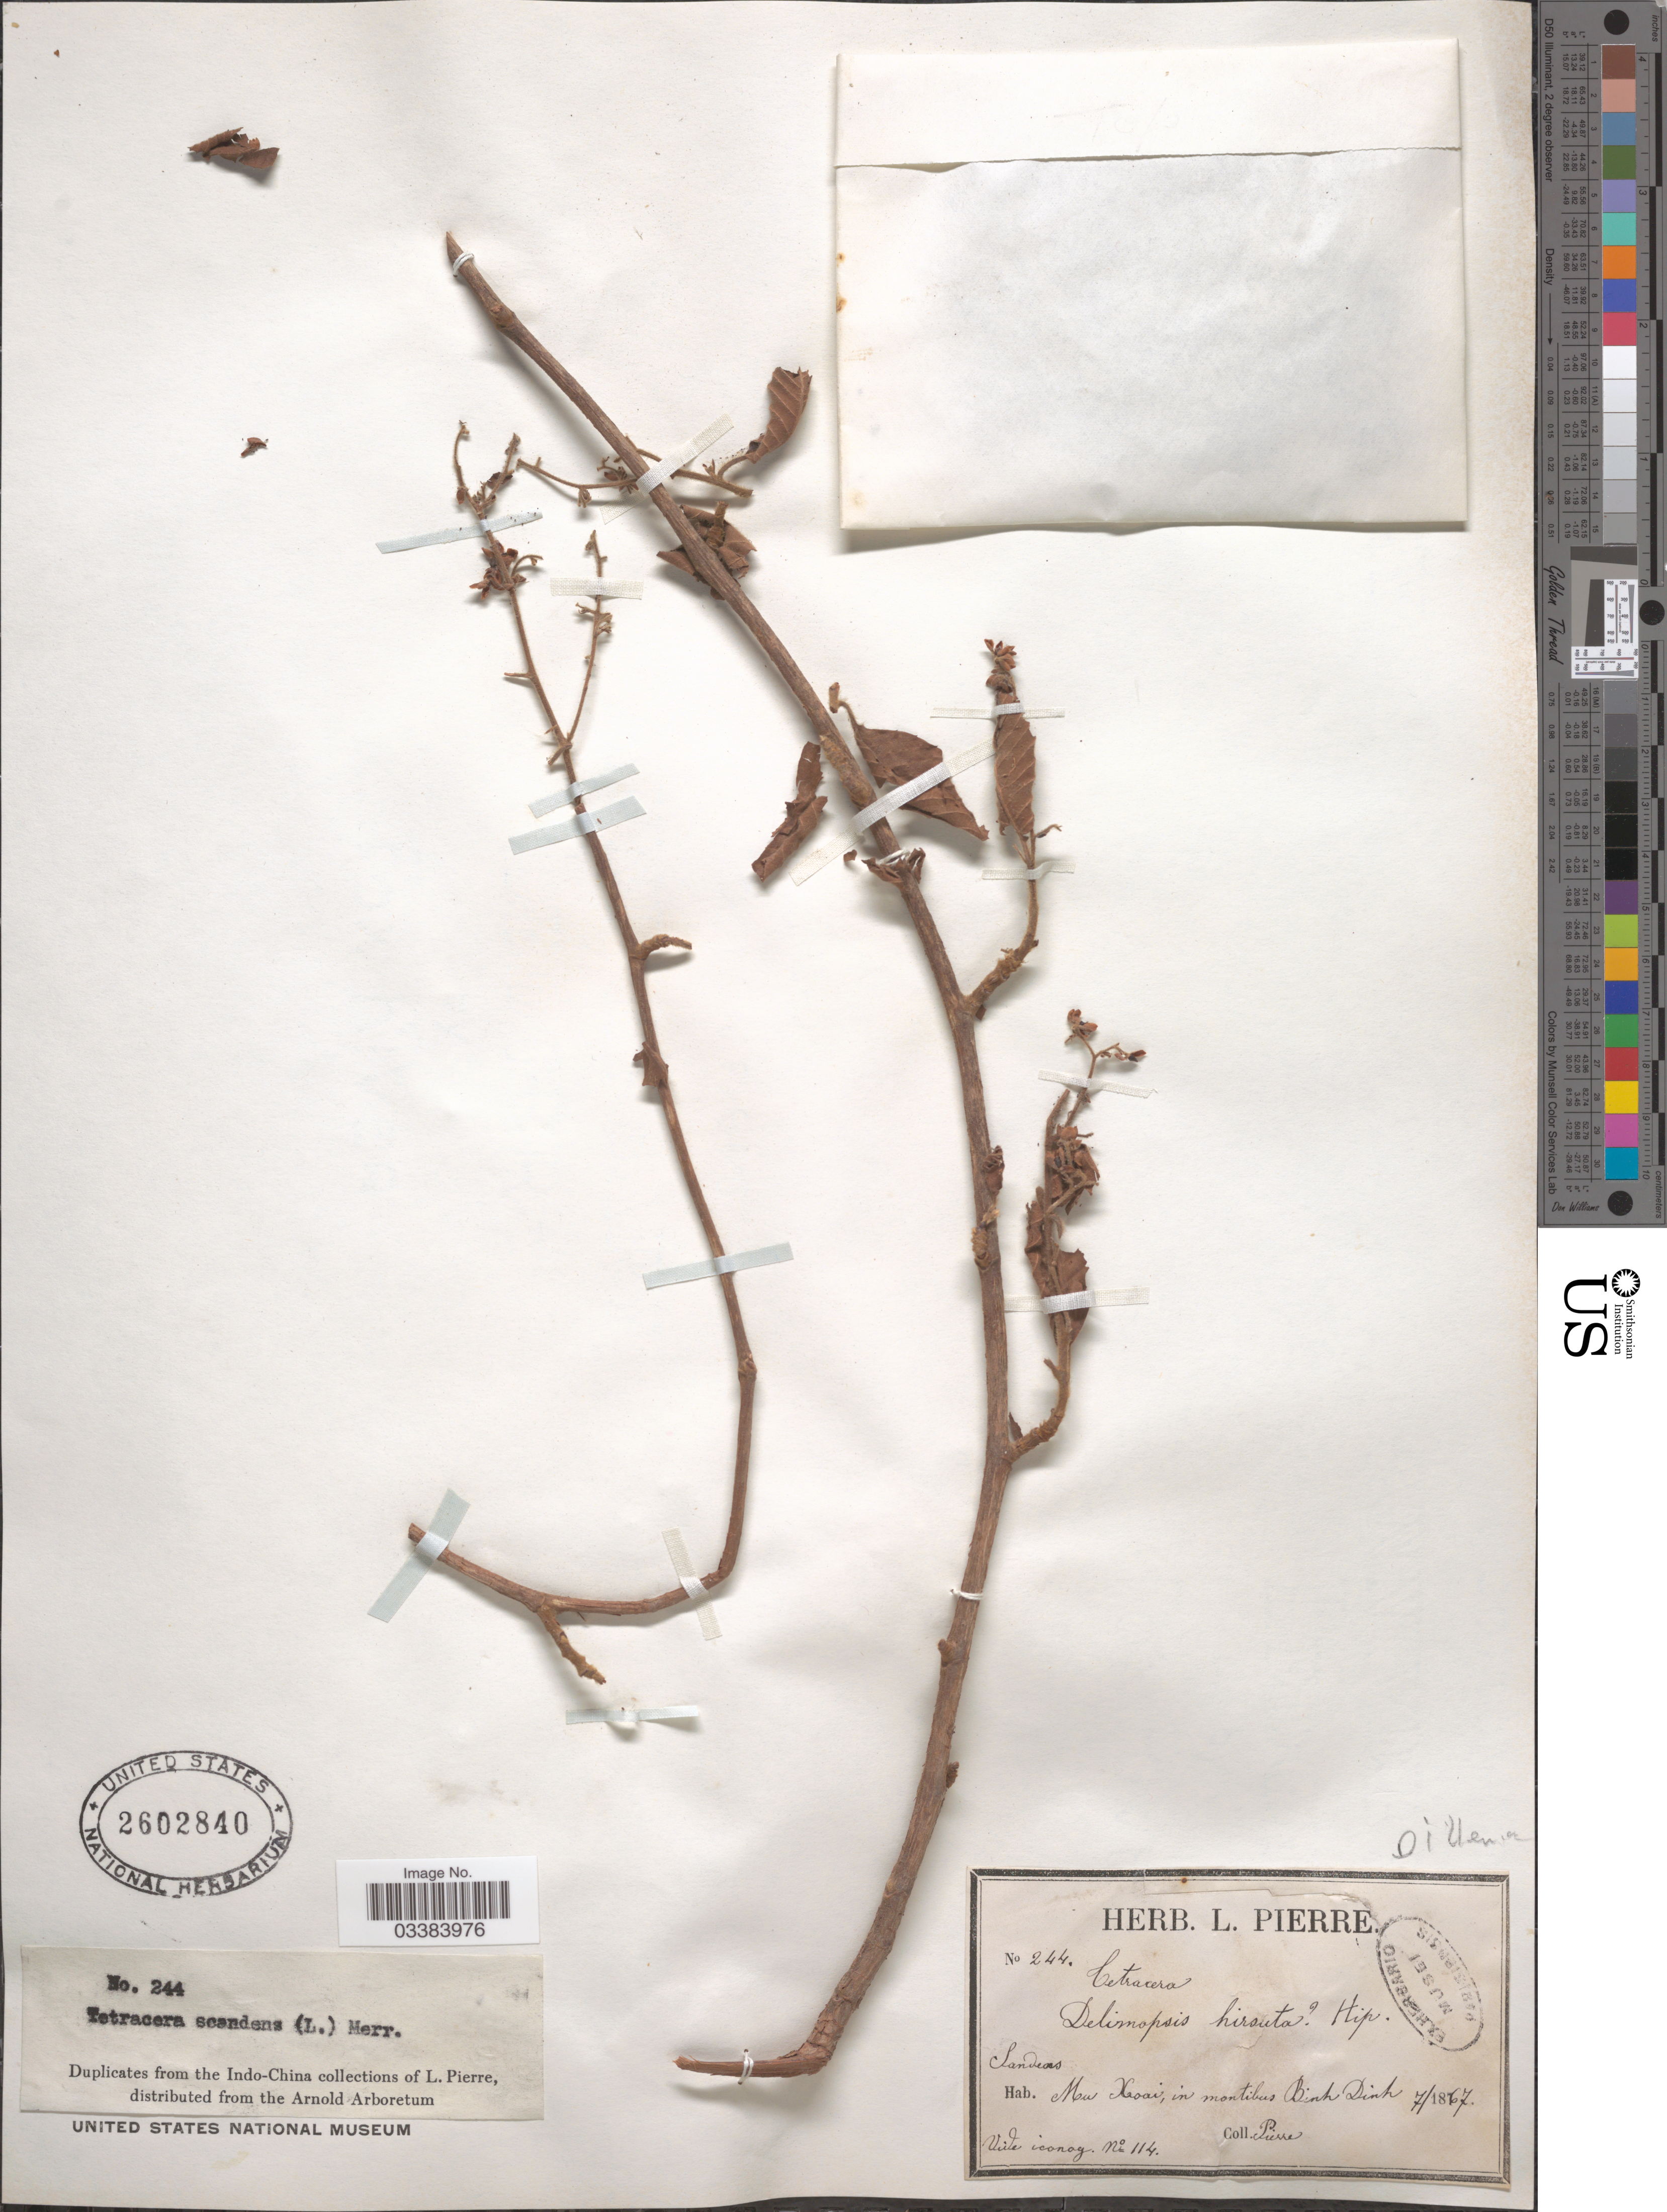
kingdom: Plantae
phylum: Tracheophyta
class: Magnoliopsida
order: Dilleniales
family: Dilleniaceae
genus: Tetracera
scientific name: Tetracera scandens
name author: (L.) Merr.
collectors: L. Pierre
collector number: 244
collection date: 1867-07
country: Vietnam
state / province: Binh Dinh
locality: Mu Xoai, in montibus Binh Dinh.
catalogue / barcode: US 2602840